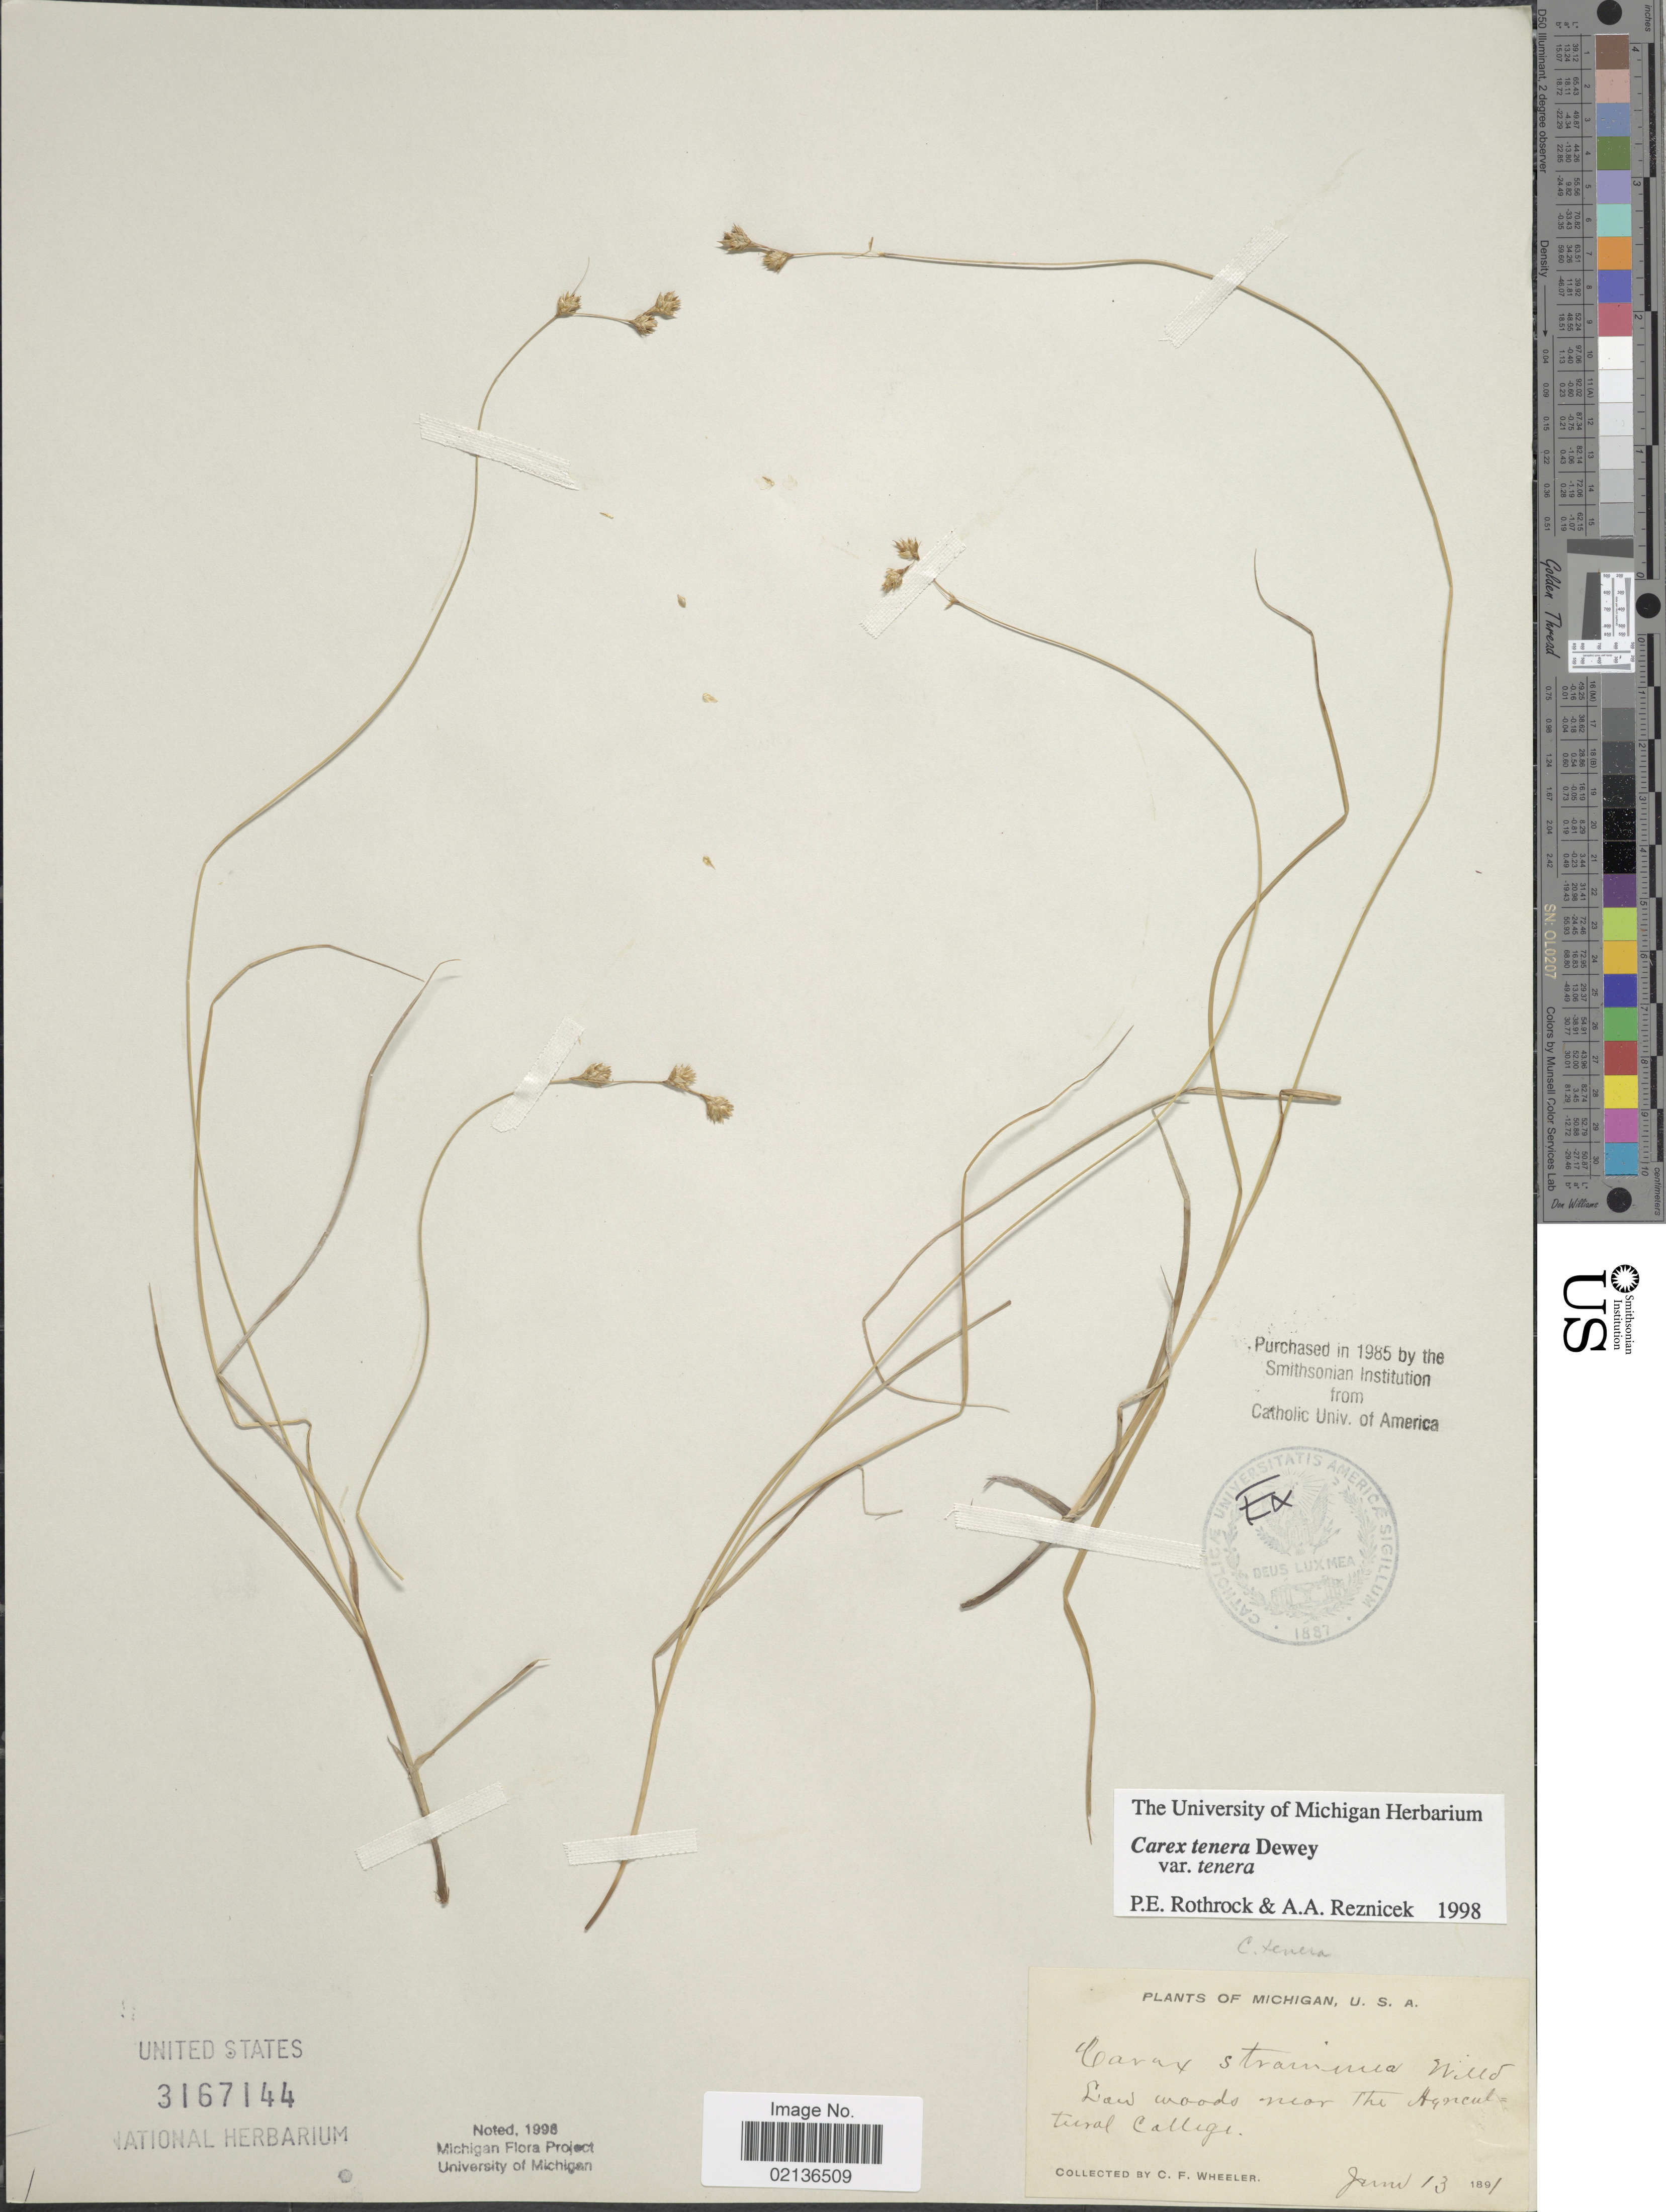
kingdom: Plantae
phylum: Tracheophyta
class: Liliopsida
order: Poales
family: Cyperaceae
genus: Carex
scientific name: Carex tenera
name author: Dewey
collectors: C. Wheeler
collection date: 1891-06-13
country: United States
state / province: Michigan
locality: Low woods near the Agriculture College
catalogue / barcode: US 3167144